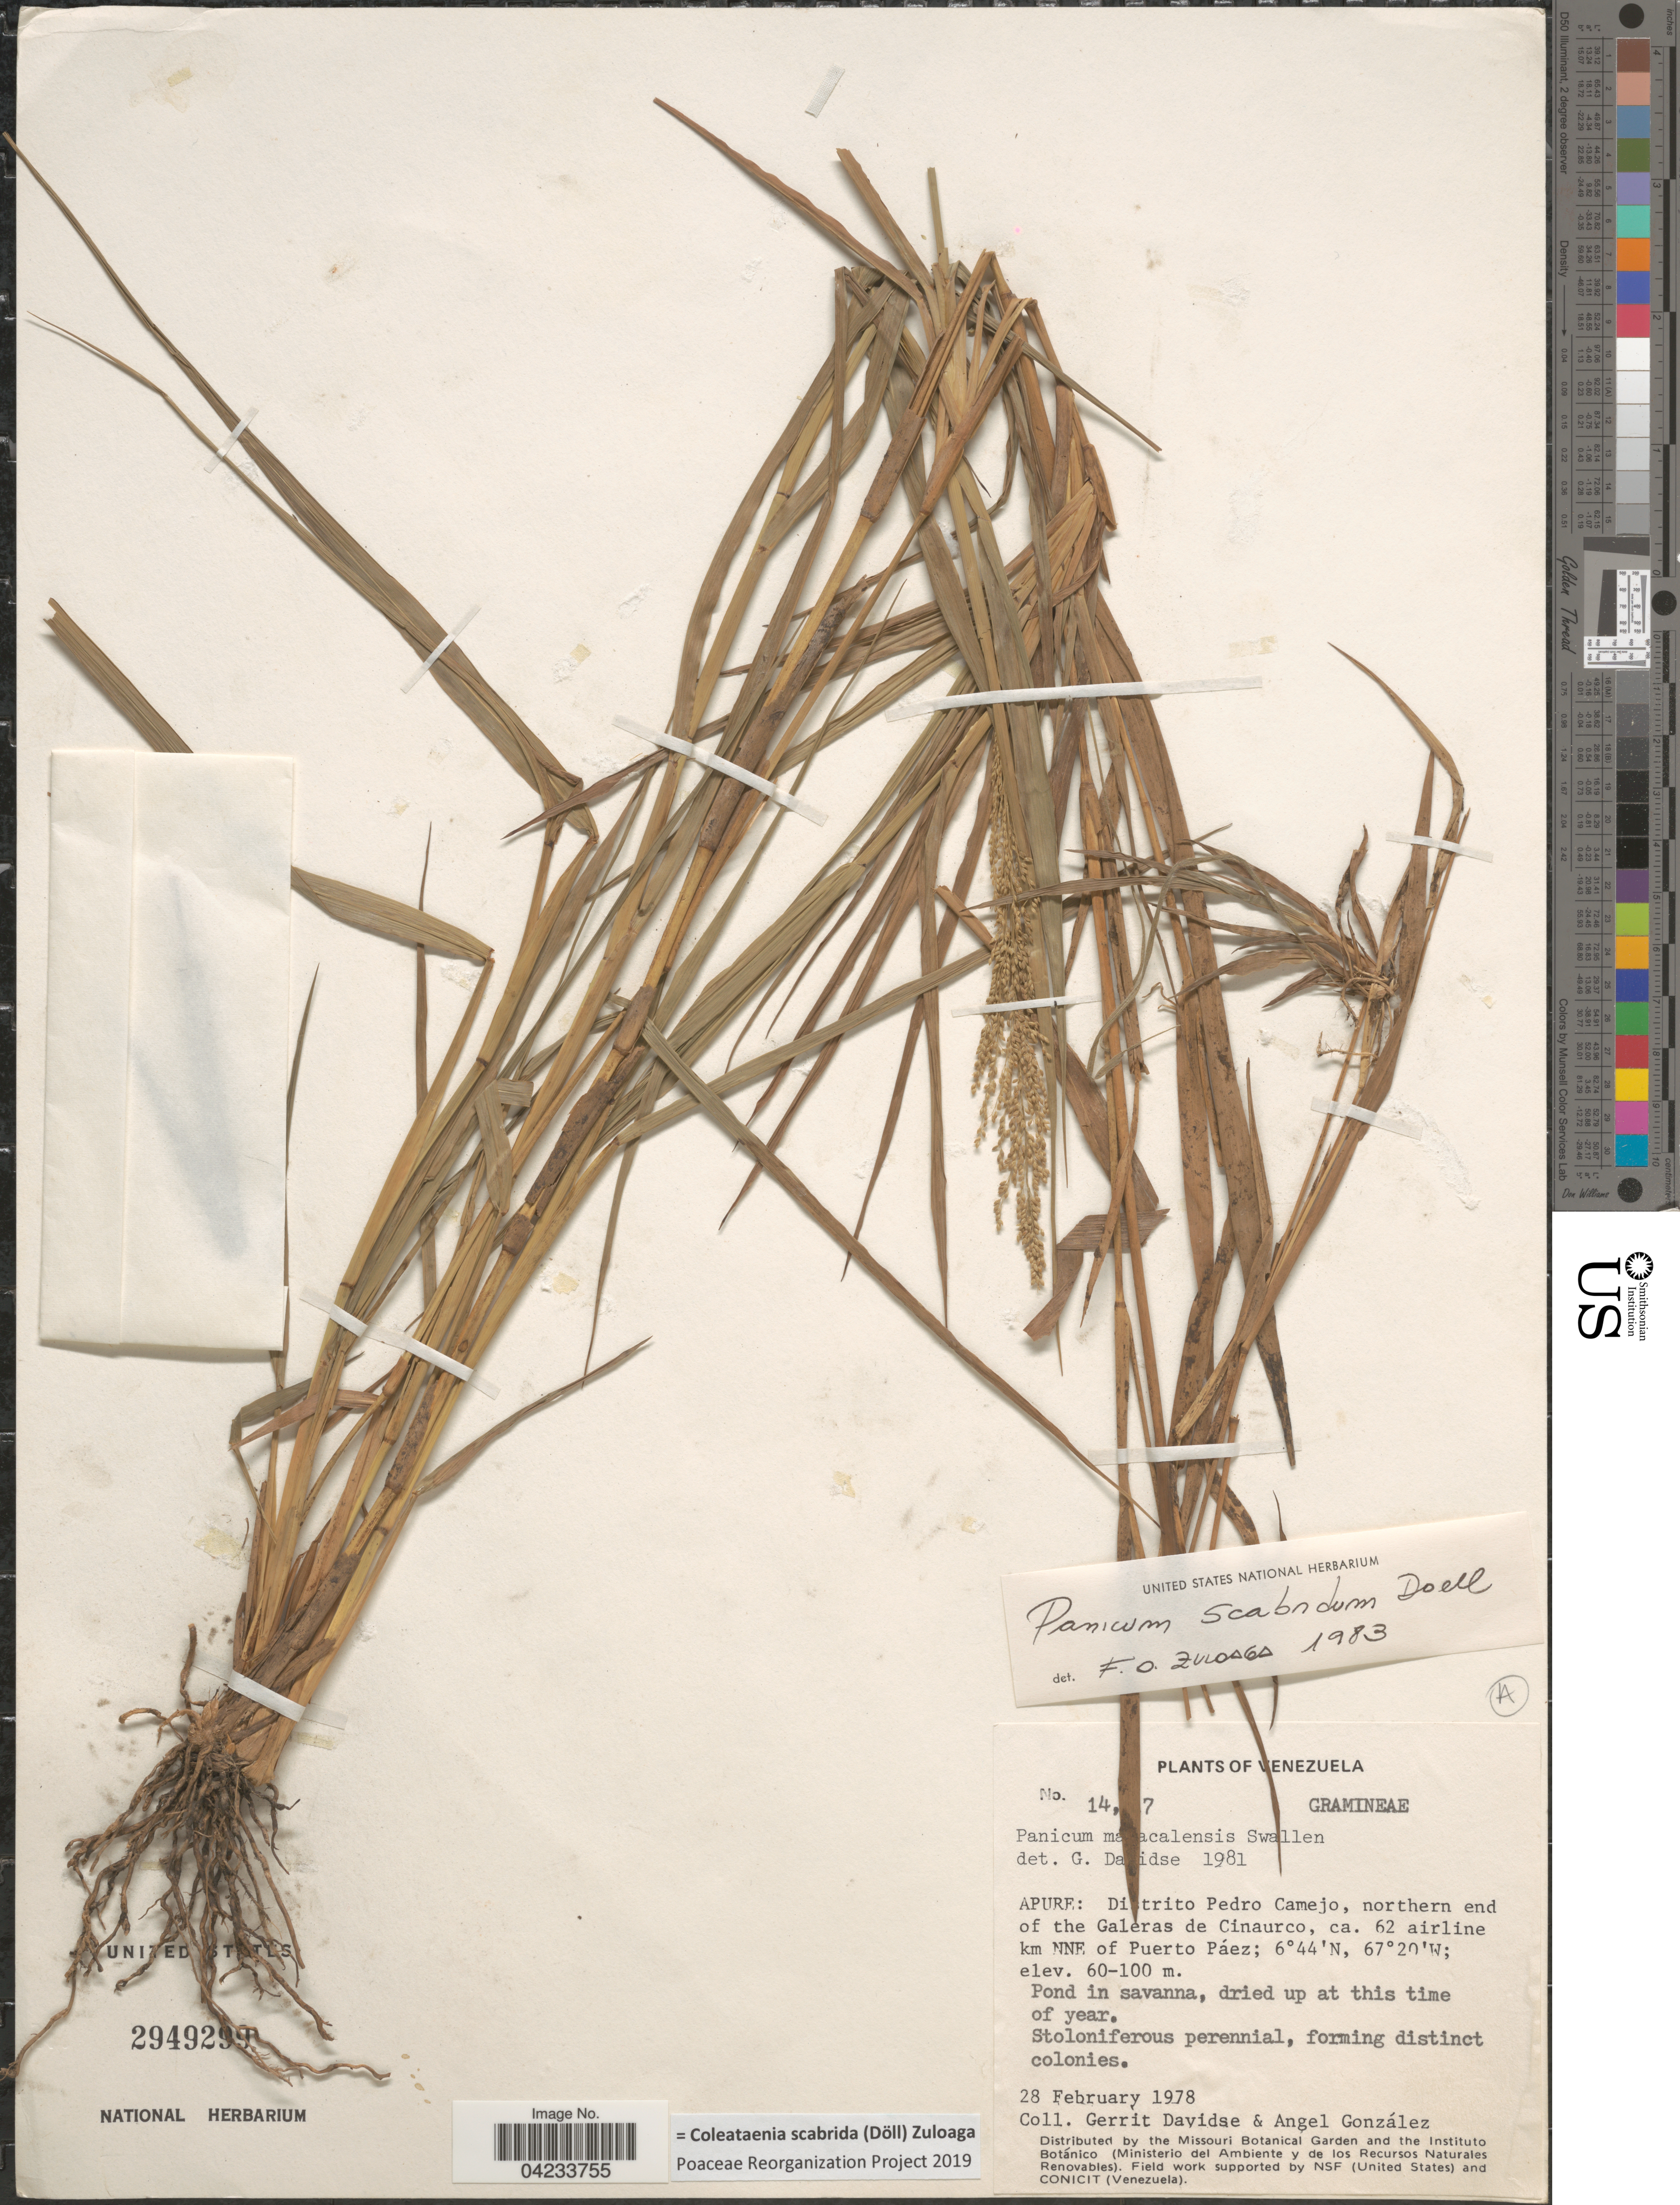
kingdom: Plantae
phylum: Tracheophyta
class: Liliopsida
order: Poales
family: Poaceae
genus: Coleataenia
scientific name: Coleataenia scabrida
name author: (Döll) Zuloaga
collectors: G. Davidse & A. C. González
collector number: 14!7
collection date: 1978-02-28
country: Venezuela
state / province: Apure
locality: Apure: Distrito Pedro Camejo, northern end of the Galeras de Cinaurco, ca. 62 airline km NNE of Puerto Páez.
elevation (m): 60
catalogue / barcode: US 2949299